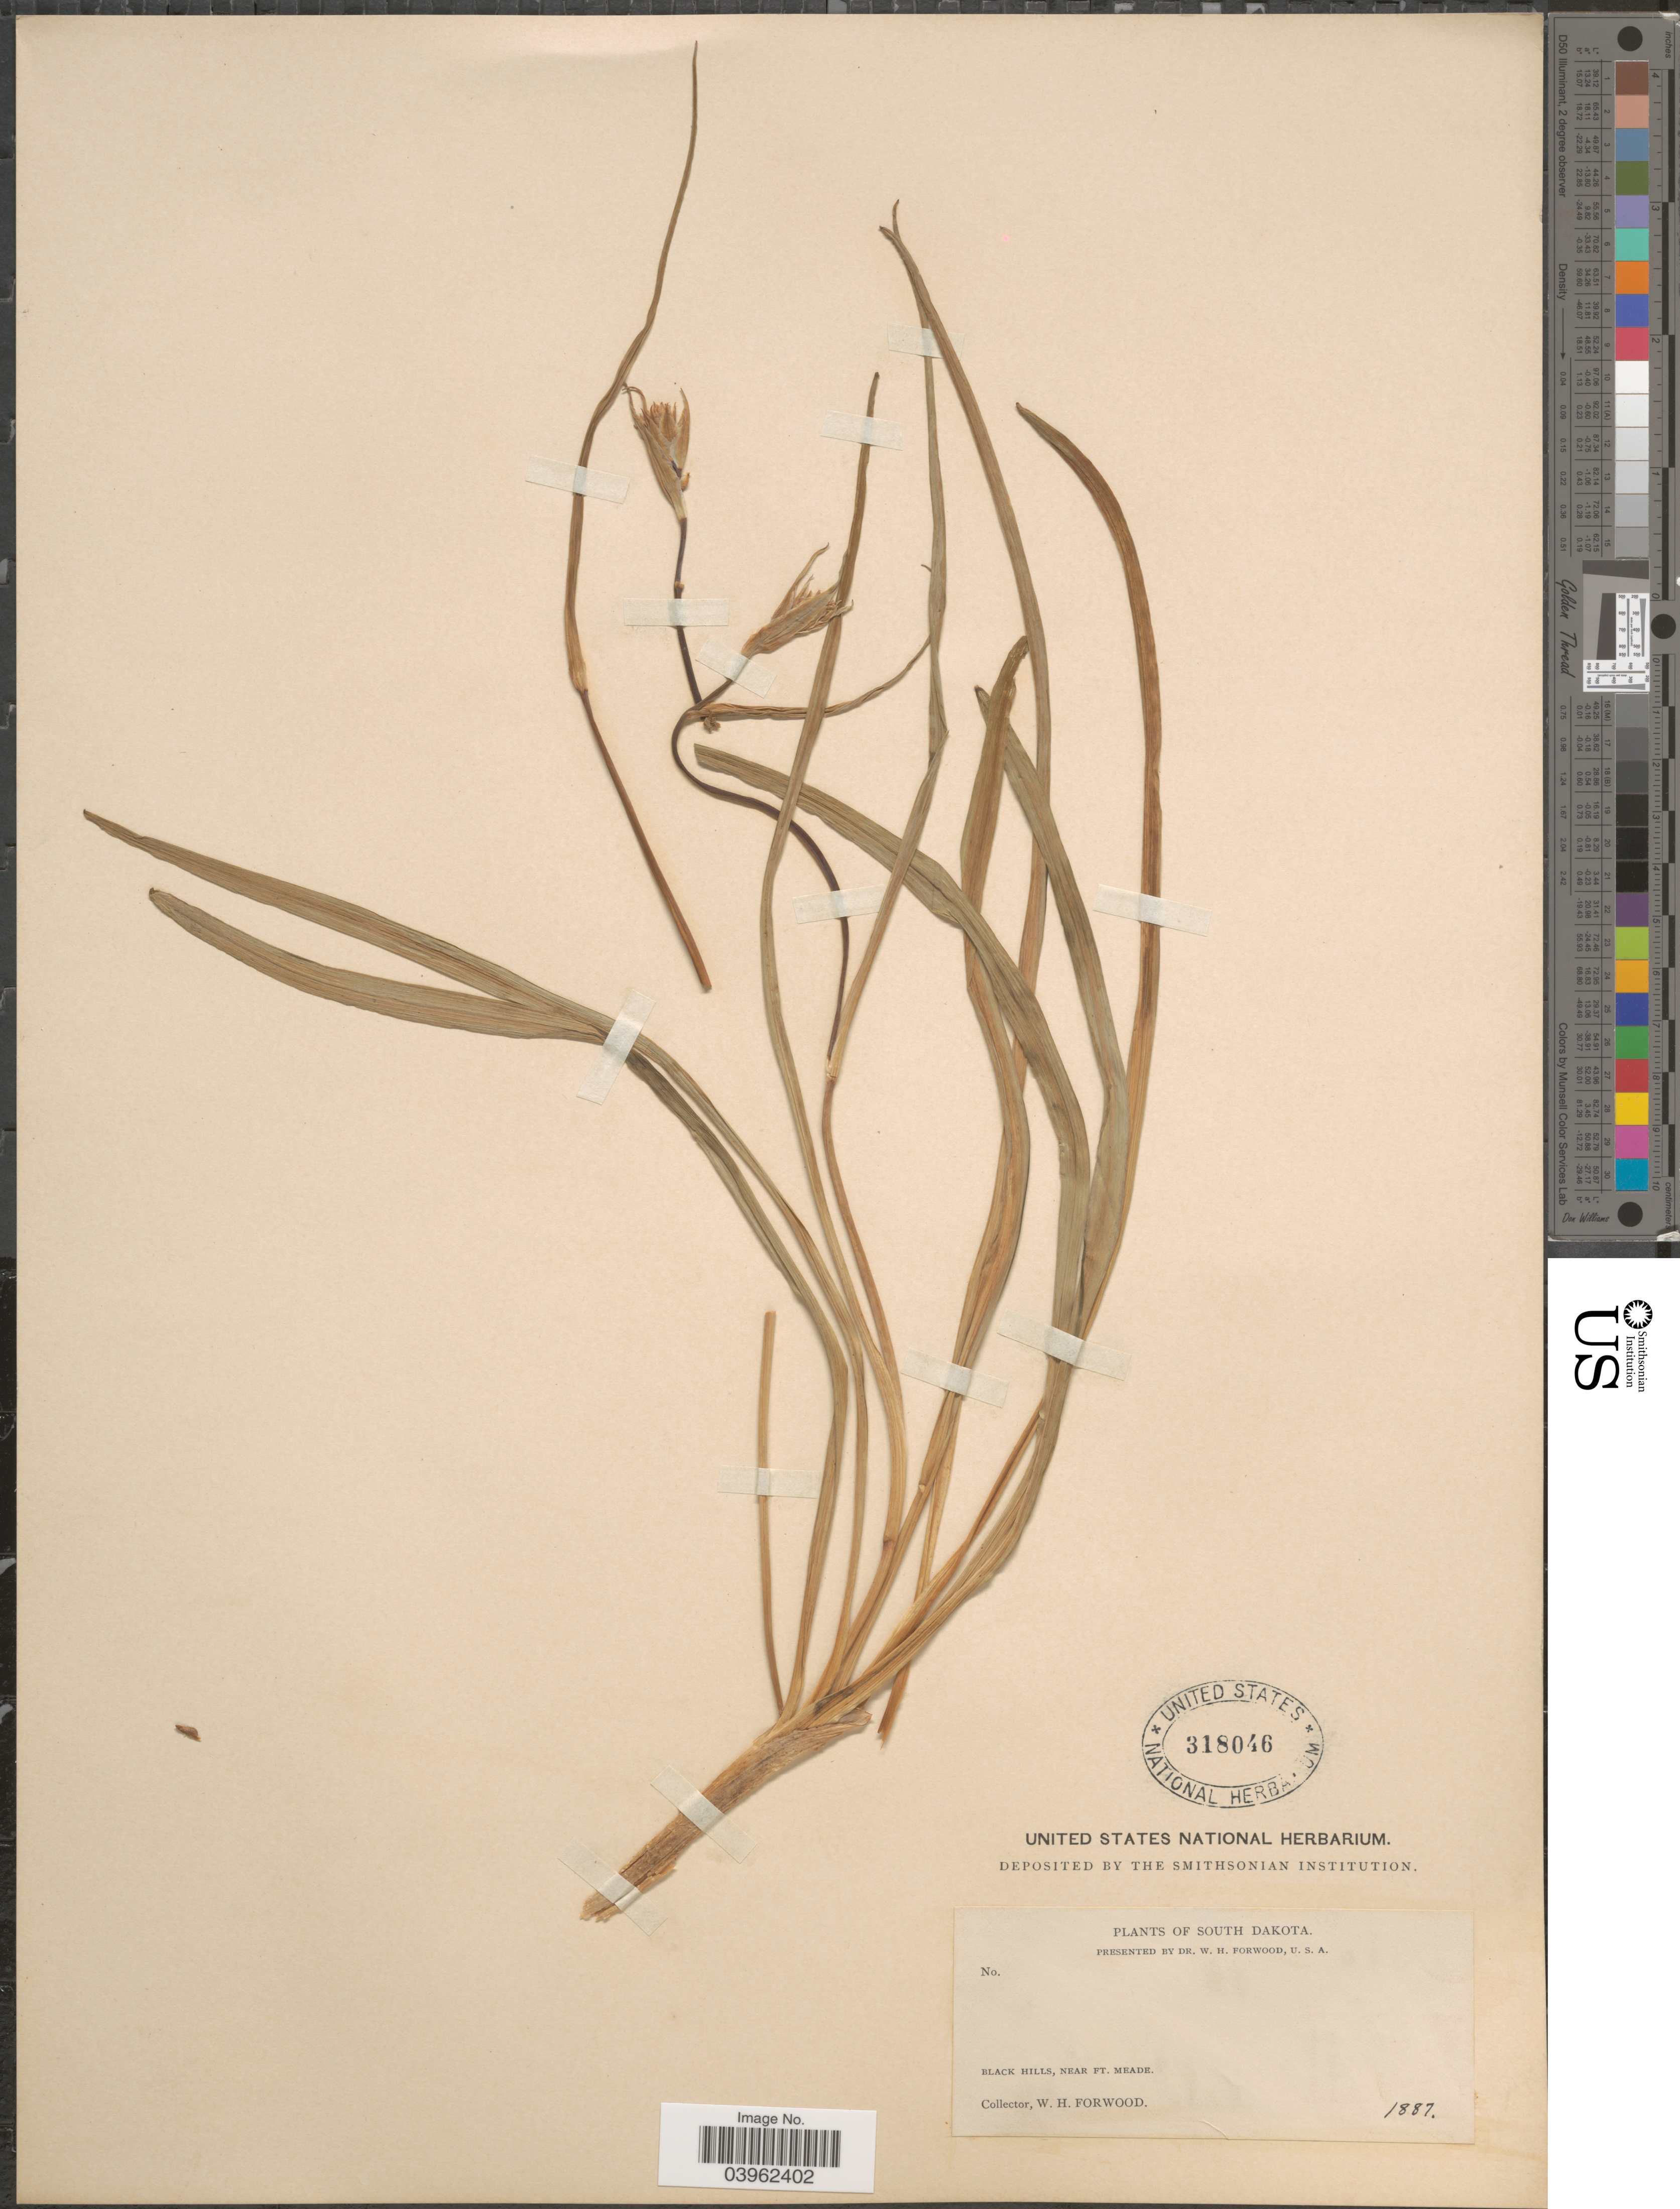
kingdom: Plantae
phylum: Tracheophyta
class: Liliopsida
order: Asparagales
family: Asparagaceae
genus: Ornithogalum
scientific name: Ornithogalum nutans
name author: L.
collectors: W. Forwood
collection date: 1887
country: United States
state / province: South Dakota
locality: Black Hills, near Ft. Meade.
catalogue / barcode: US 318046